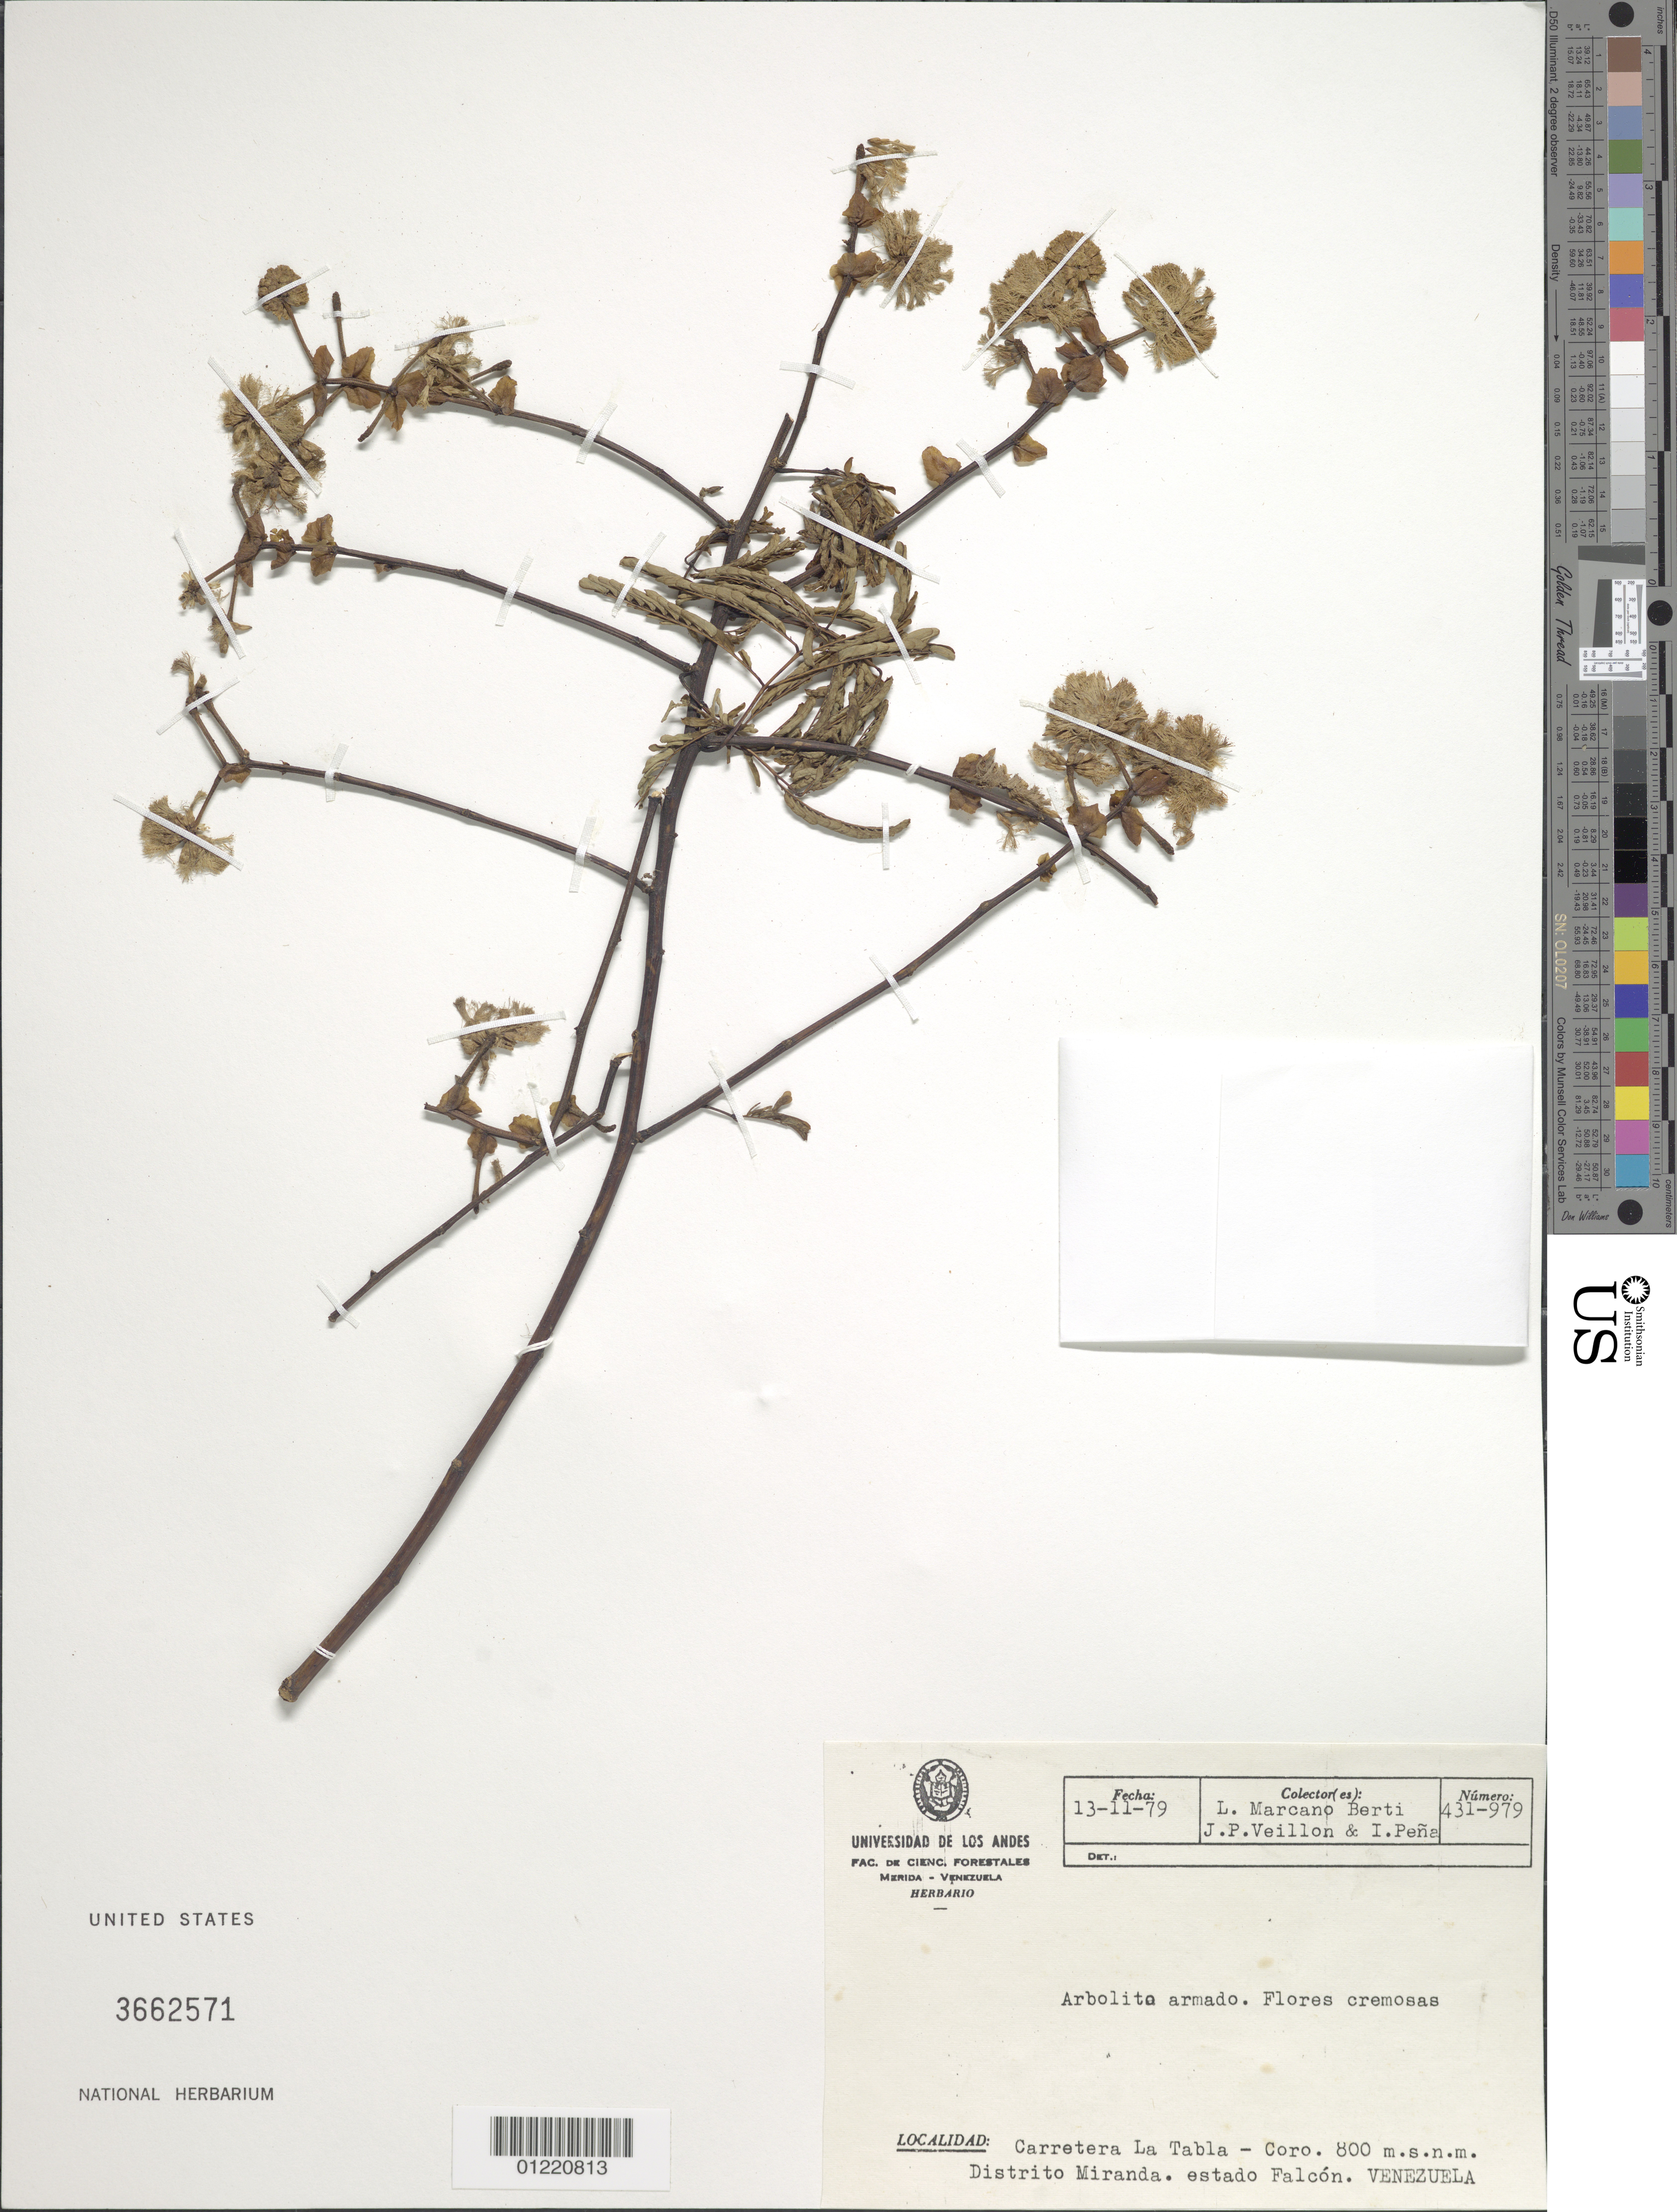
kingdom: Plantae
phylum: Tracheophyta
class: Magnoliopsida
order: Fabales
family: Fabaceae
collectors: L. Marcano-Berti, J. Veillon & I. Pena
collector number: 431-979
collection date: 1979-11-13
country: Venezuela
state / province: Falcón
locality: Carretera La Tabla - Coro. Dist. Miranda.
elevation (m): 800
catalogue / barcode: US 3662571